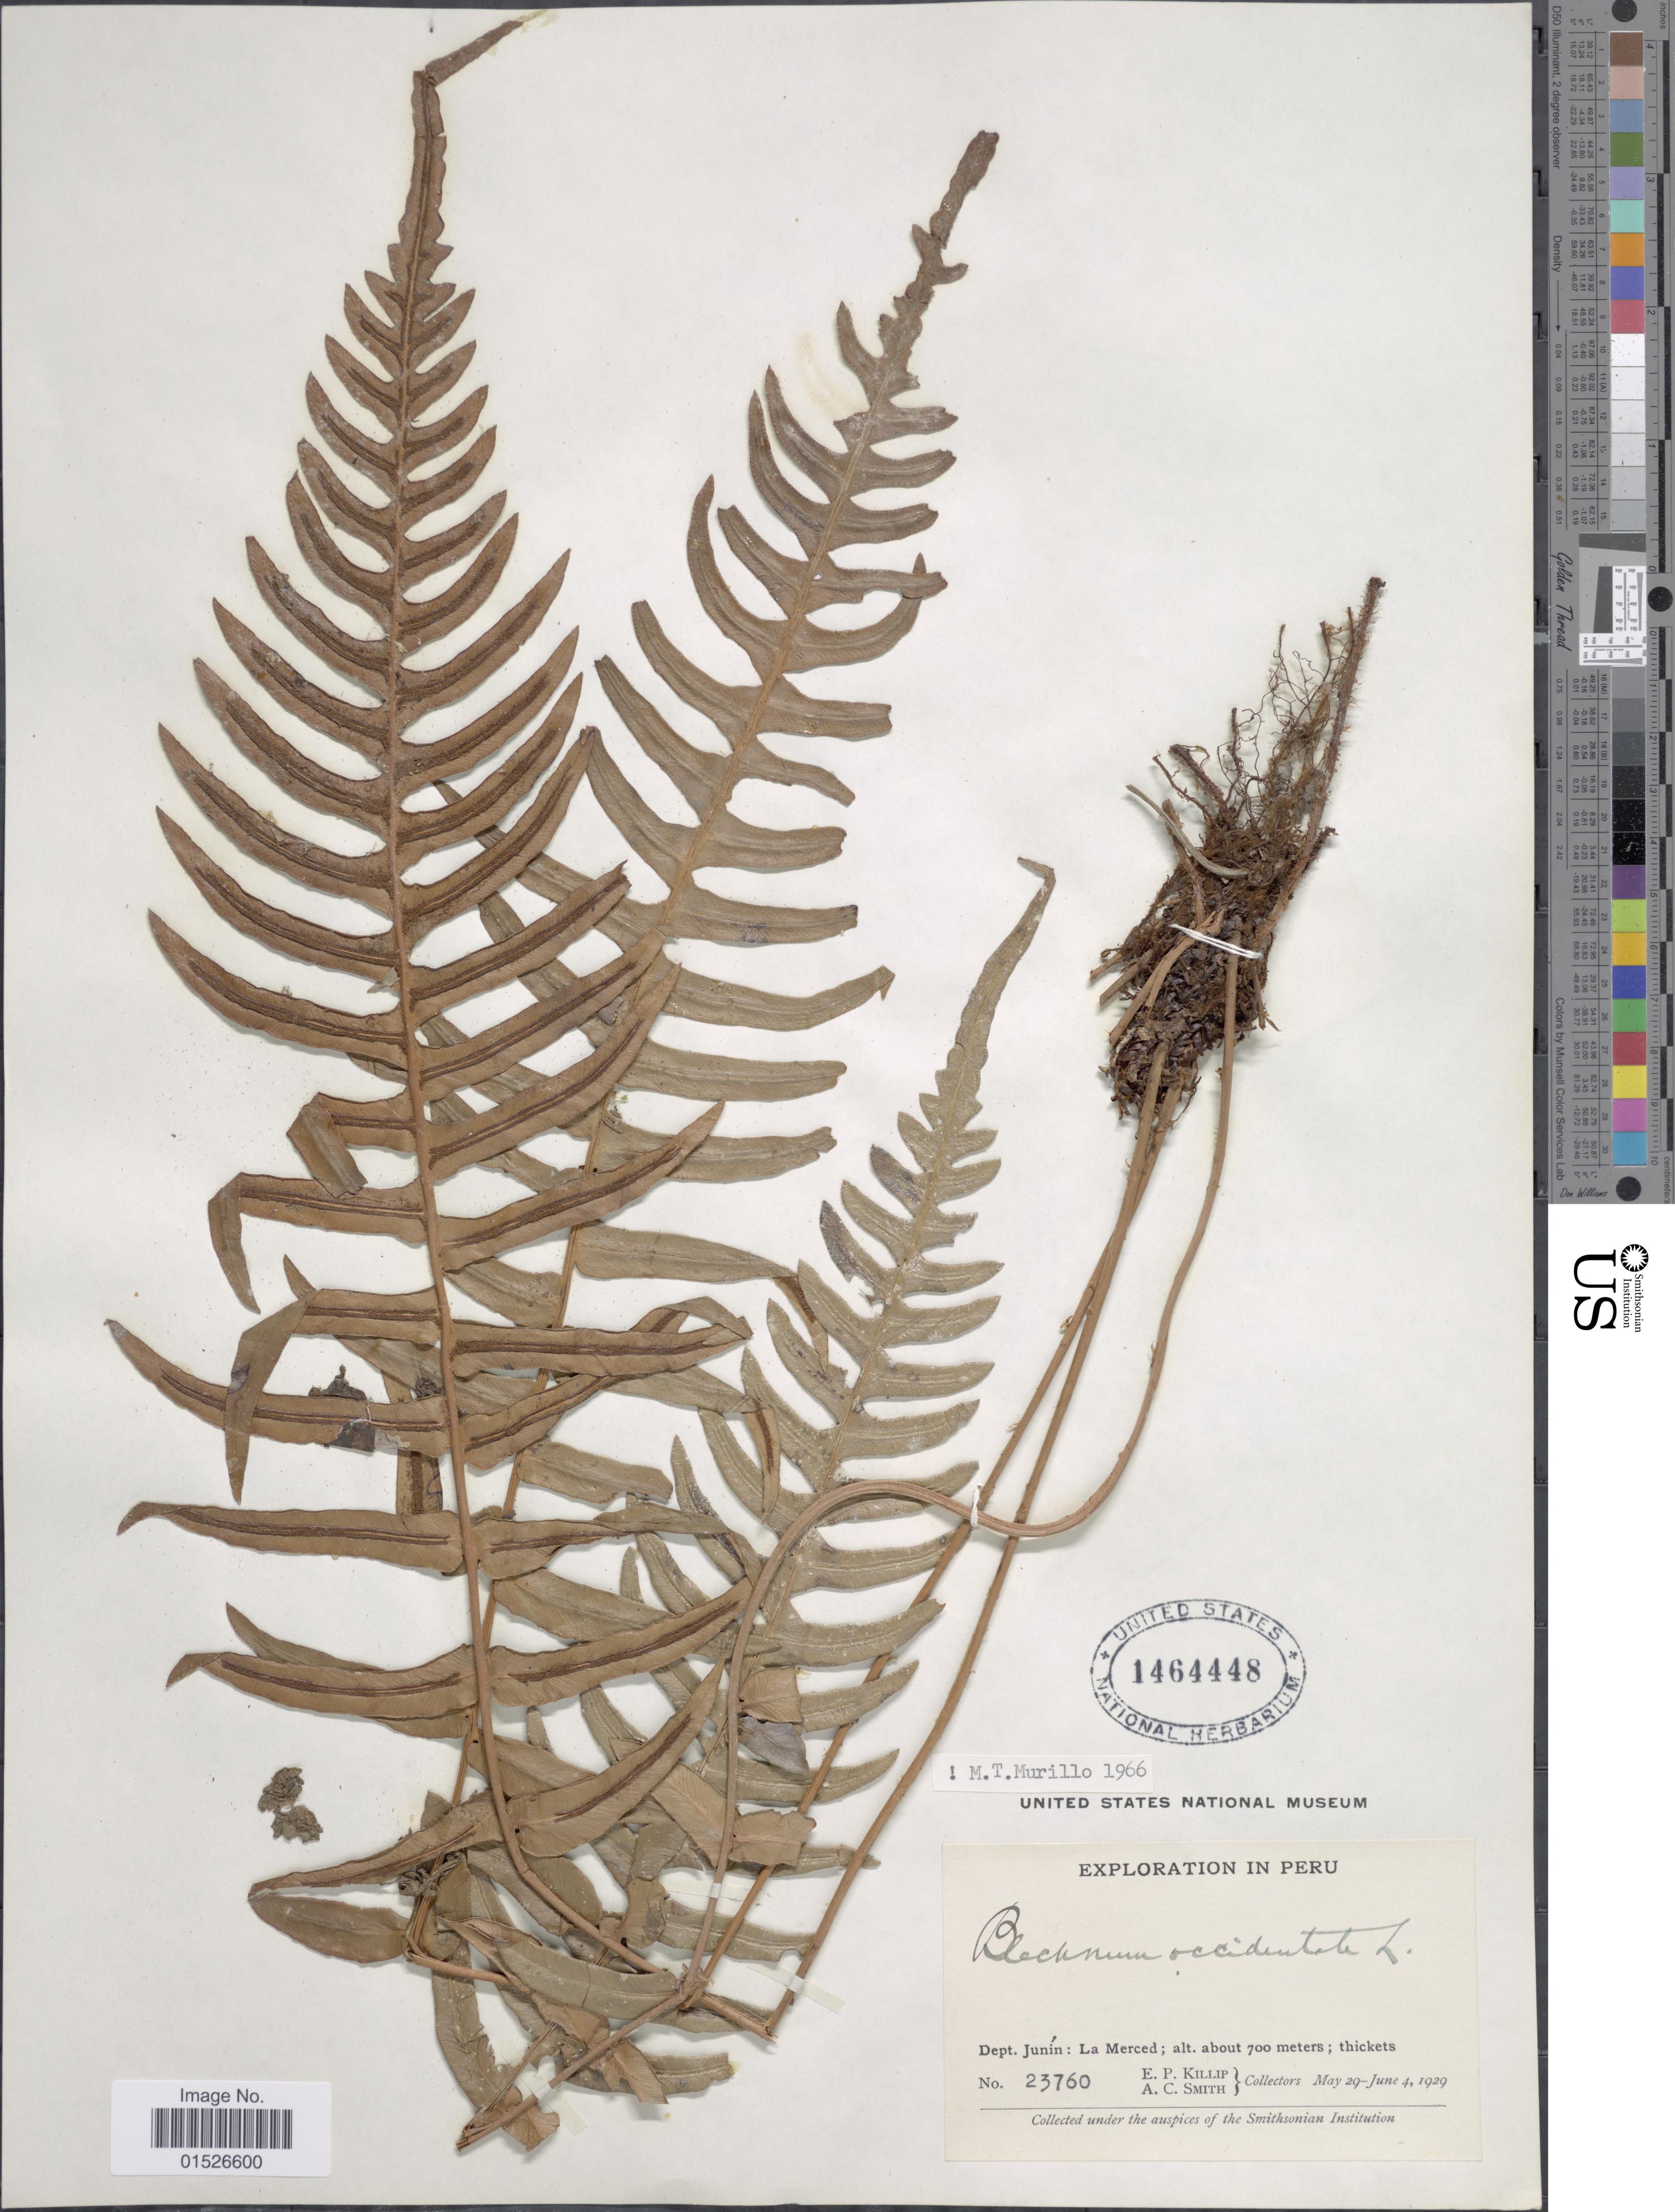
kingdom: Plantae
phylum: Tracheophyta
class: Polypodiopsida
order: Polypodiales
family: Blechnaceae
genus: Blechnum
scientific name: Blechnum occidentale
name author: L.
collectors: E. P. Killip & A. C. Smith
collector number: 23760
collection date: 1929-05-29/1929-06-04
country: Peru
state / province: Junín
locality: Dept. Junin: La Merced.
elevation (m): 700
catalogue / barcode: US 1464448